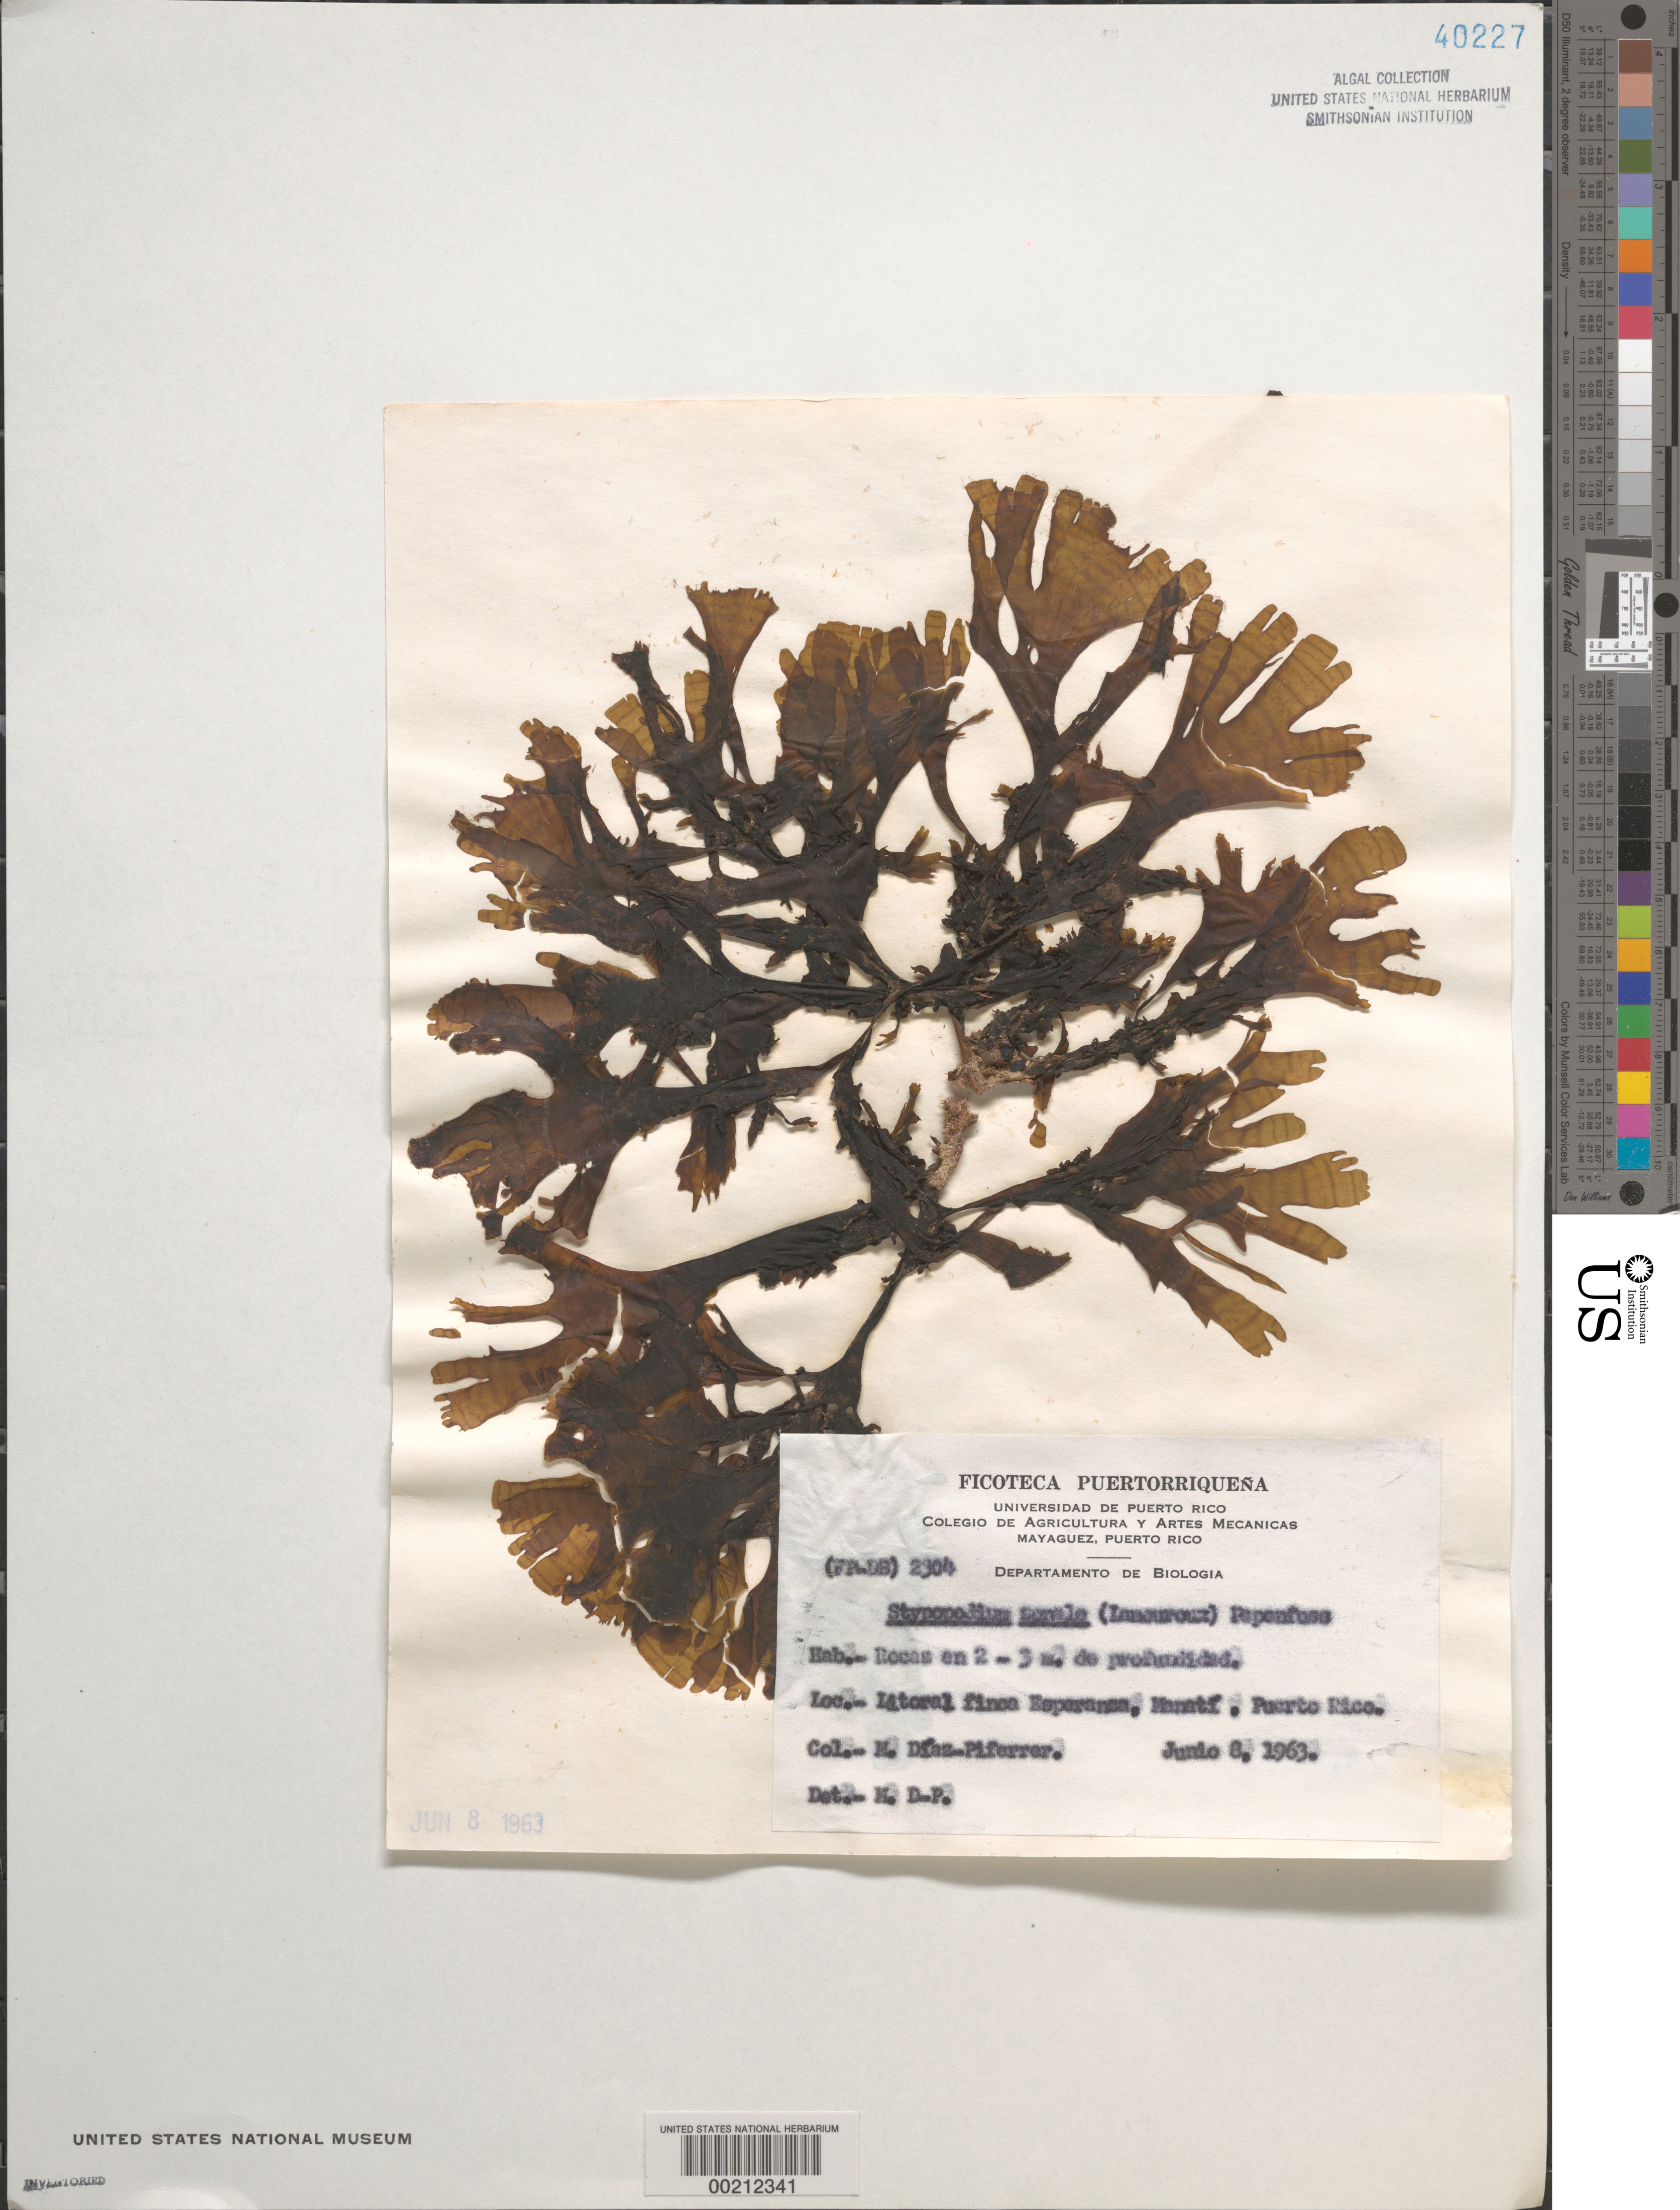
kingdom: Chromista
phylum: Ochrophyta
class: Phaeophyceae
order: Dictyotales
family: Dictyotaceae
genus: Stypopodium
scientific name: Stypopodium zonale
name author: (J.V.Lamouroux) Papenf.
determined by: Diaz-Piferrer, M.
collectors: M. Diaz-Piferrer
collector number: (fp-db) 2304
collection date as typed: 08 Jun 1963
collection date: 1963-06-08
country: Puerto Rico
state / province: Manati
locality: Esperanza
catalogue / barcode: US 40227